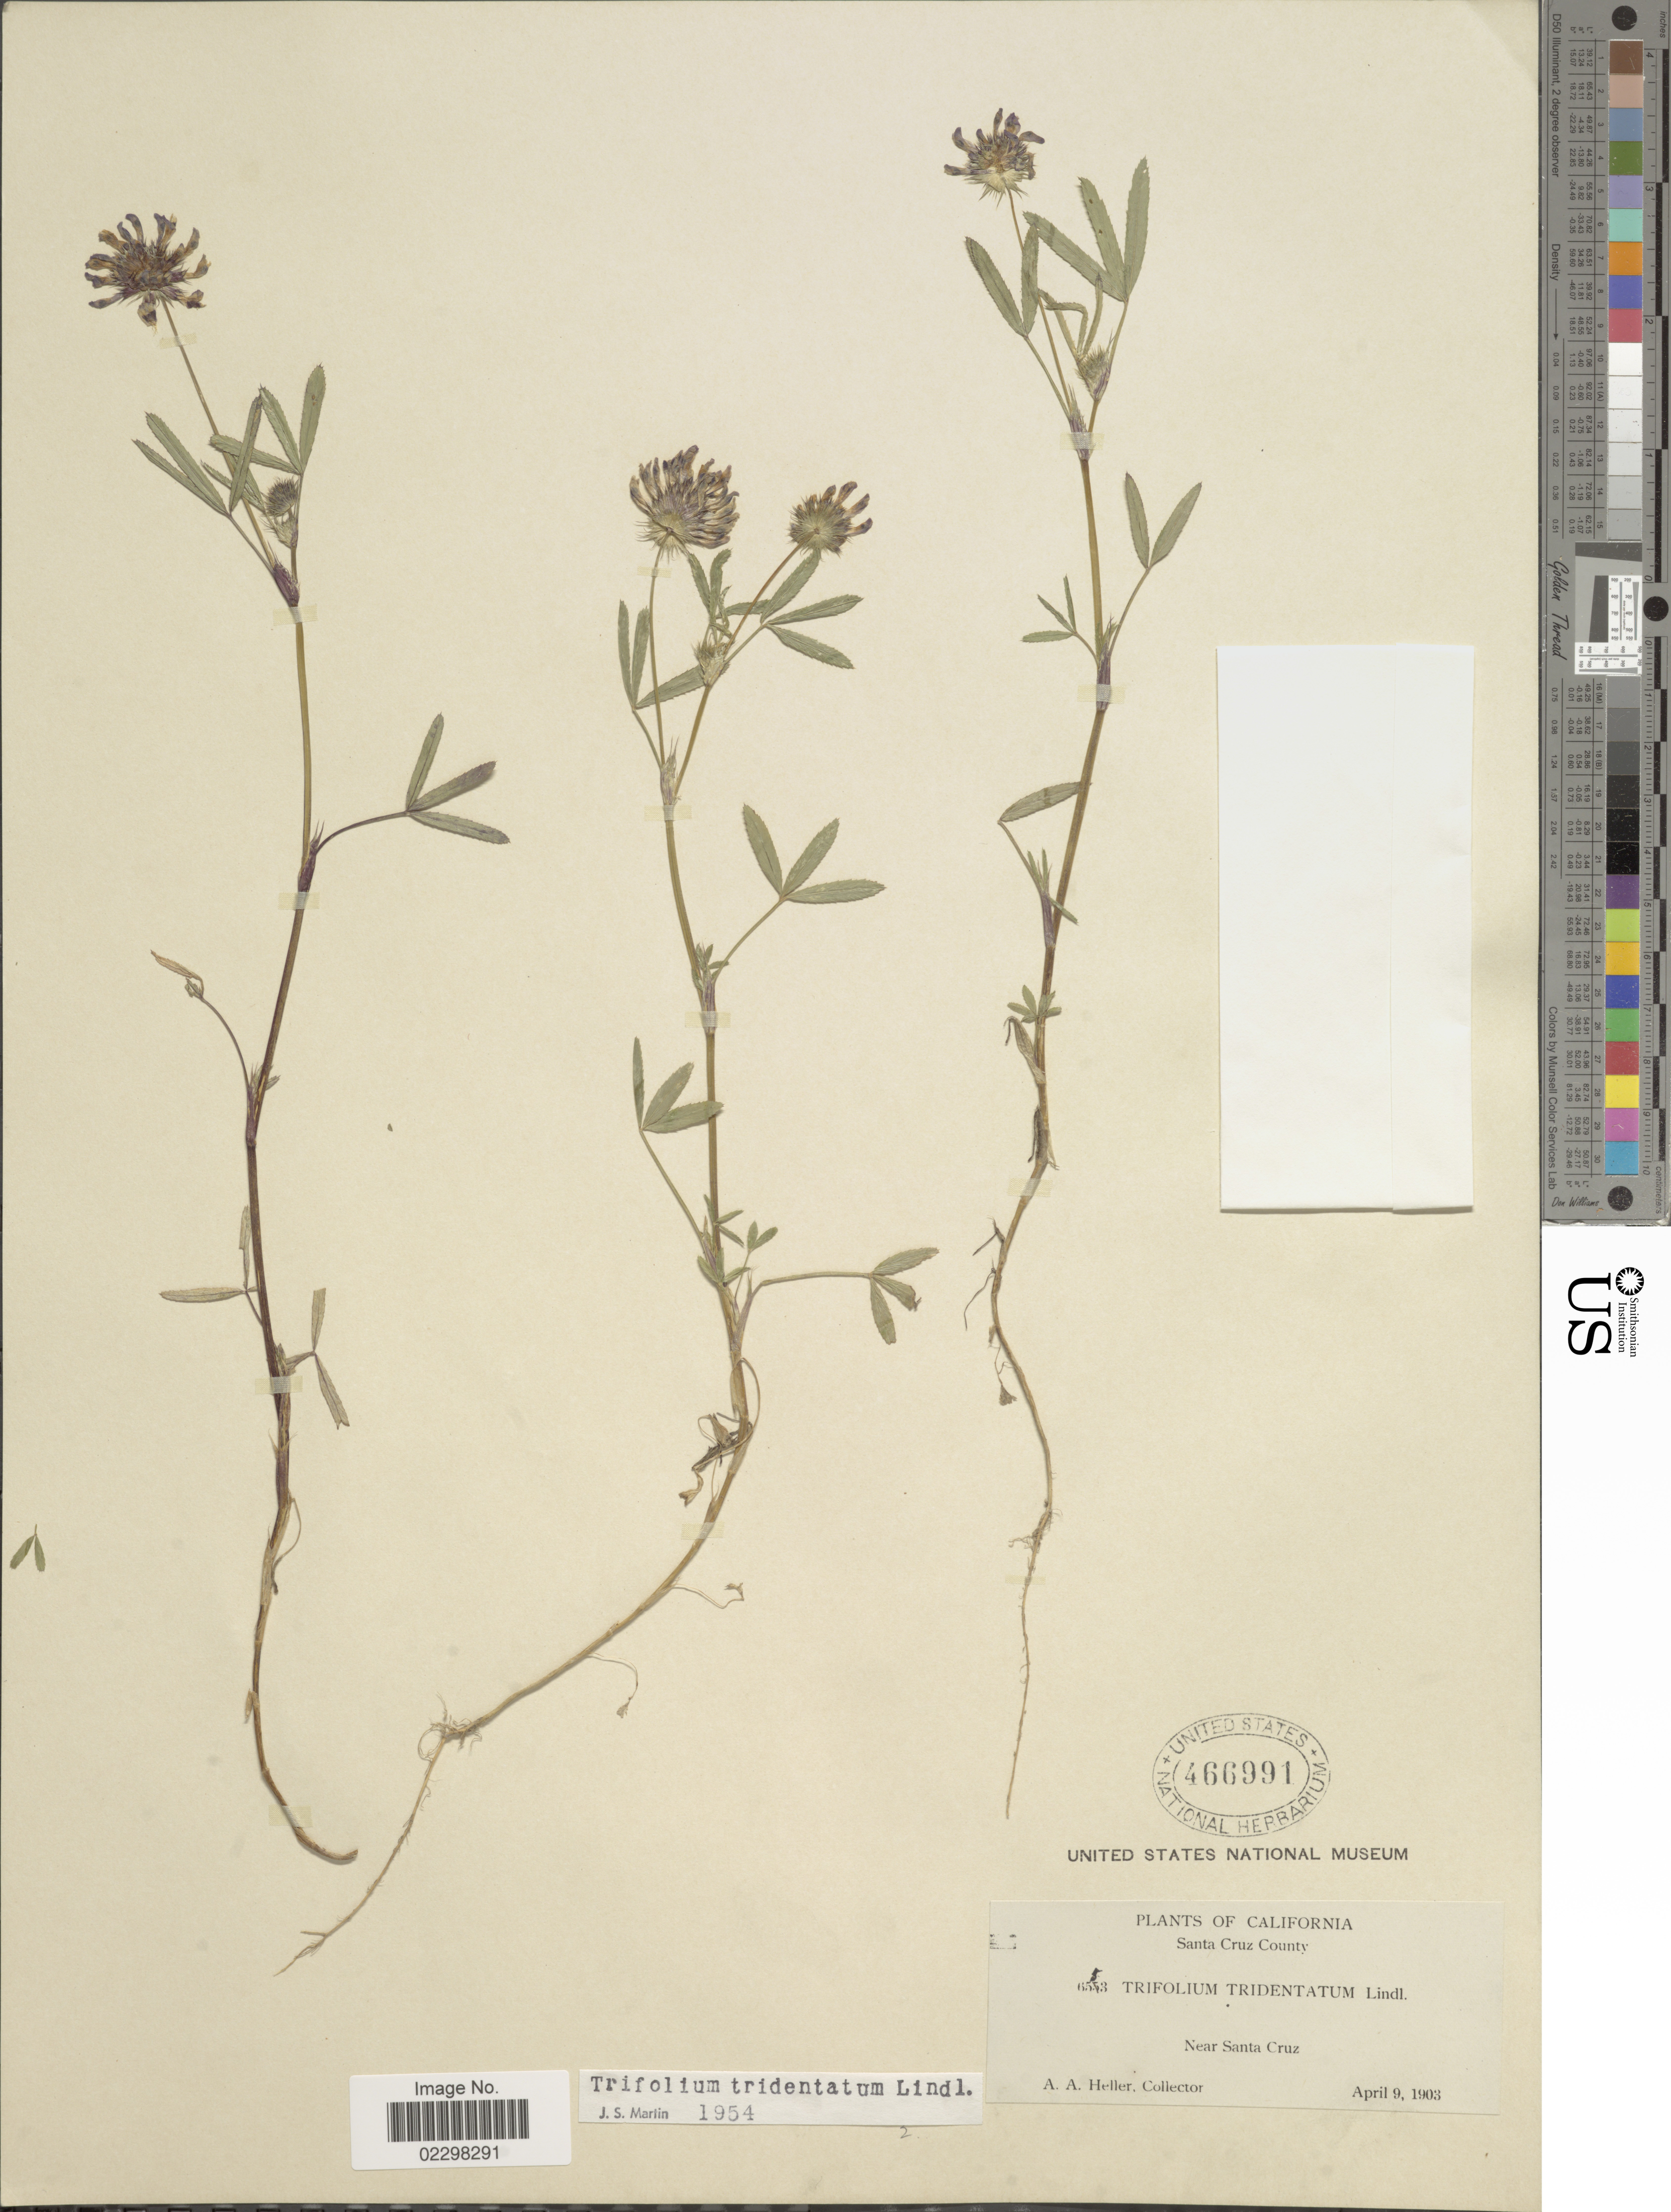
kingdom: Plantae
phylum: Tracheophyta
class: Magnoliopsida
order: Fabales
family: Fabaceae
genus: Trifolium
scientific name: Trifolium tridentatum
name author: Lindl.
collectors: A. A. Heller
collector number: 6553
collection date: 1903-04-09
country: United States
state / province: California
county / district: Santa Cruz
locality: California, Near Santa Cruz. Santa Cruz County.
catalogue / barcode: US 466991